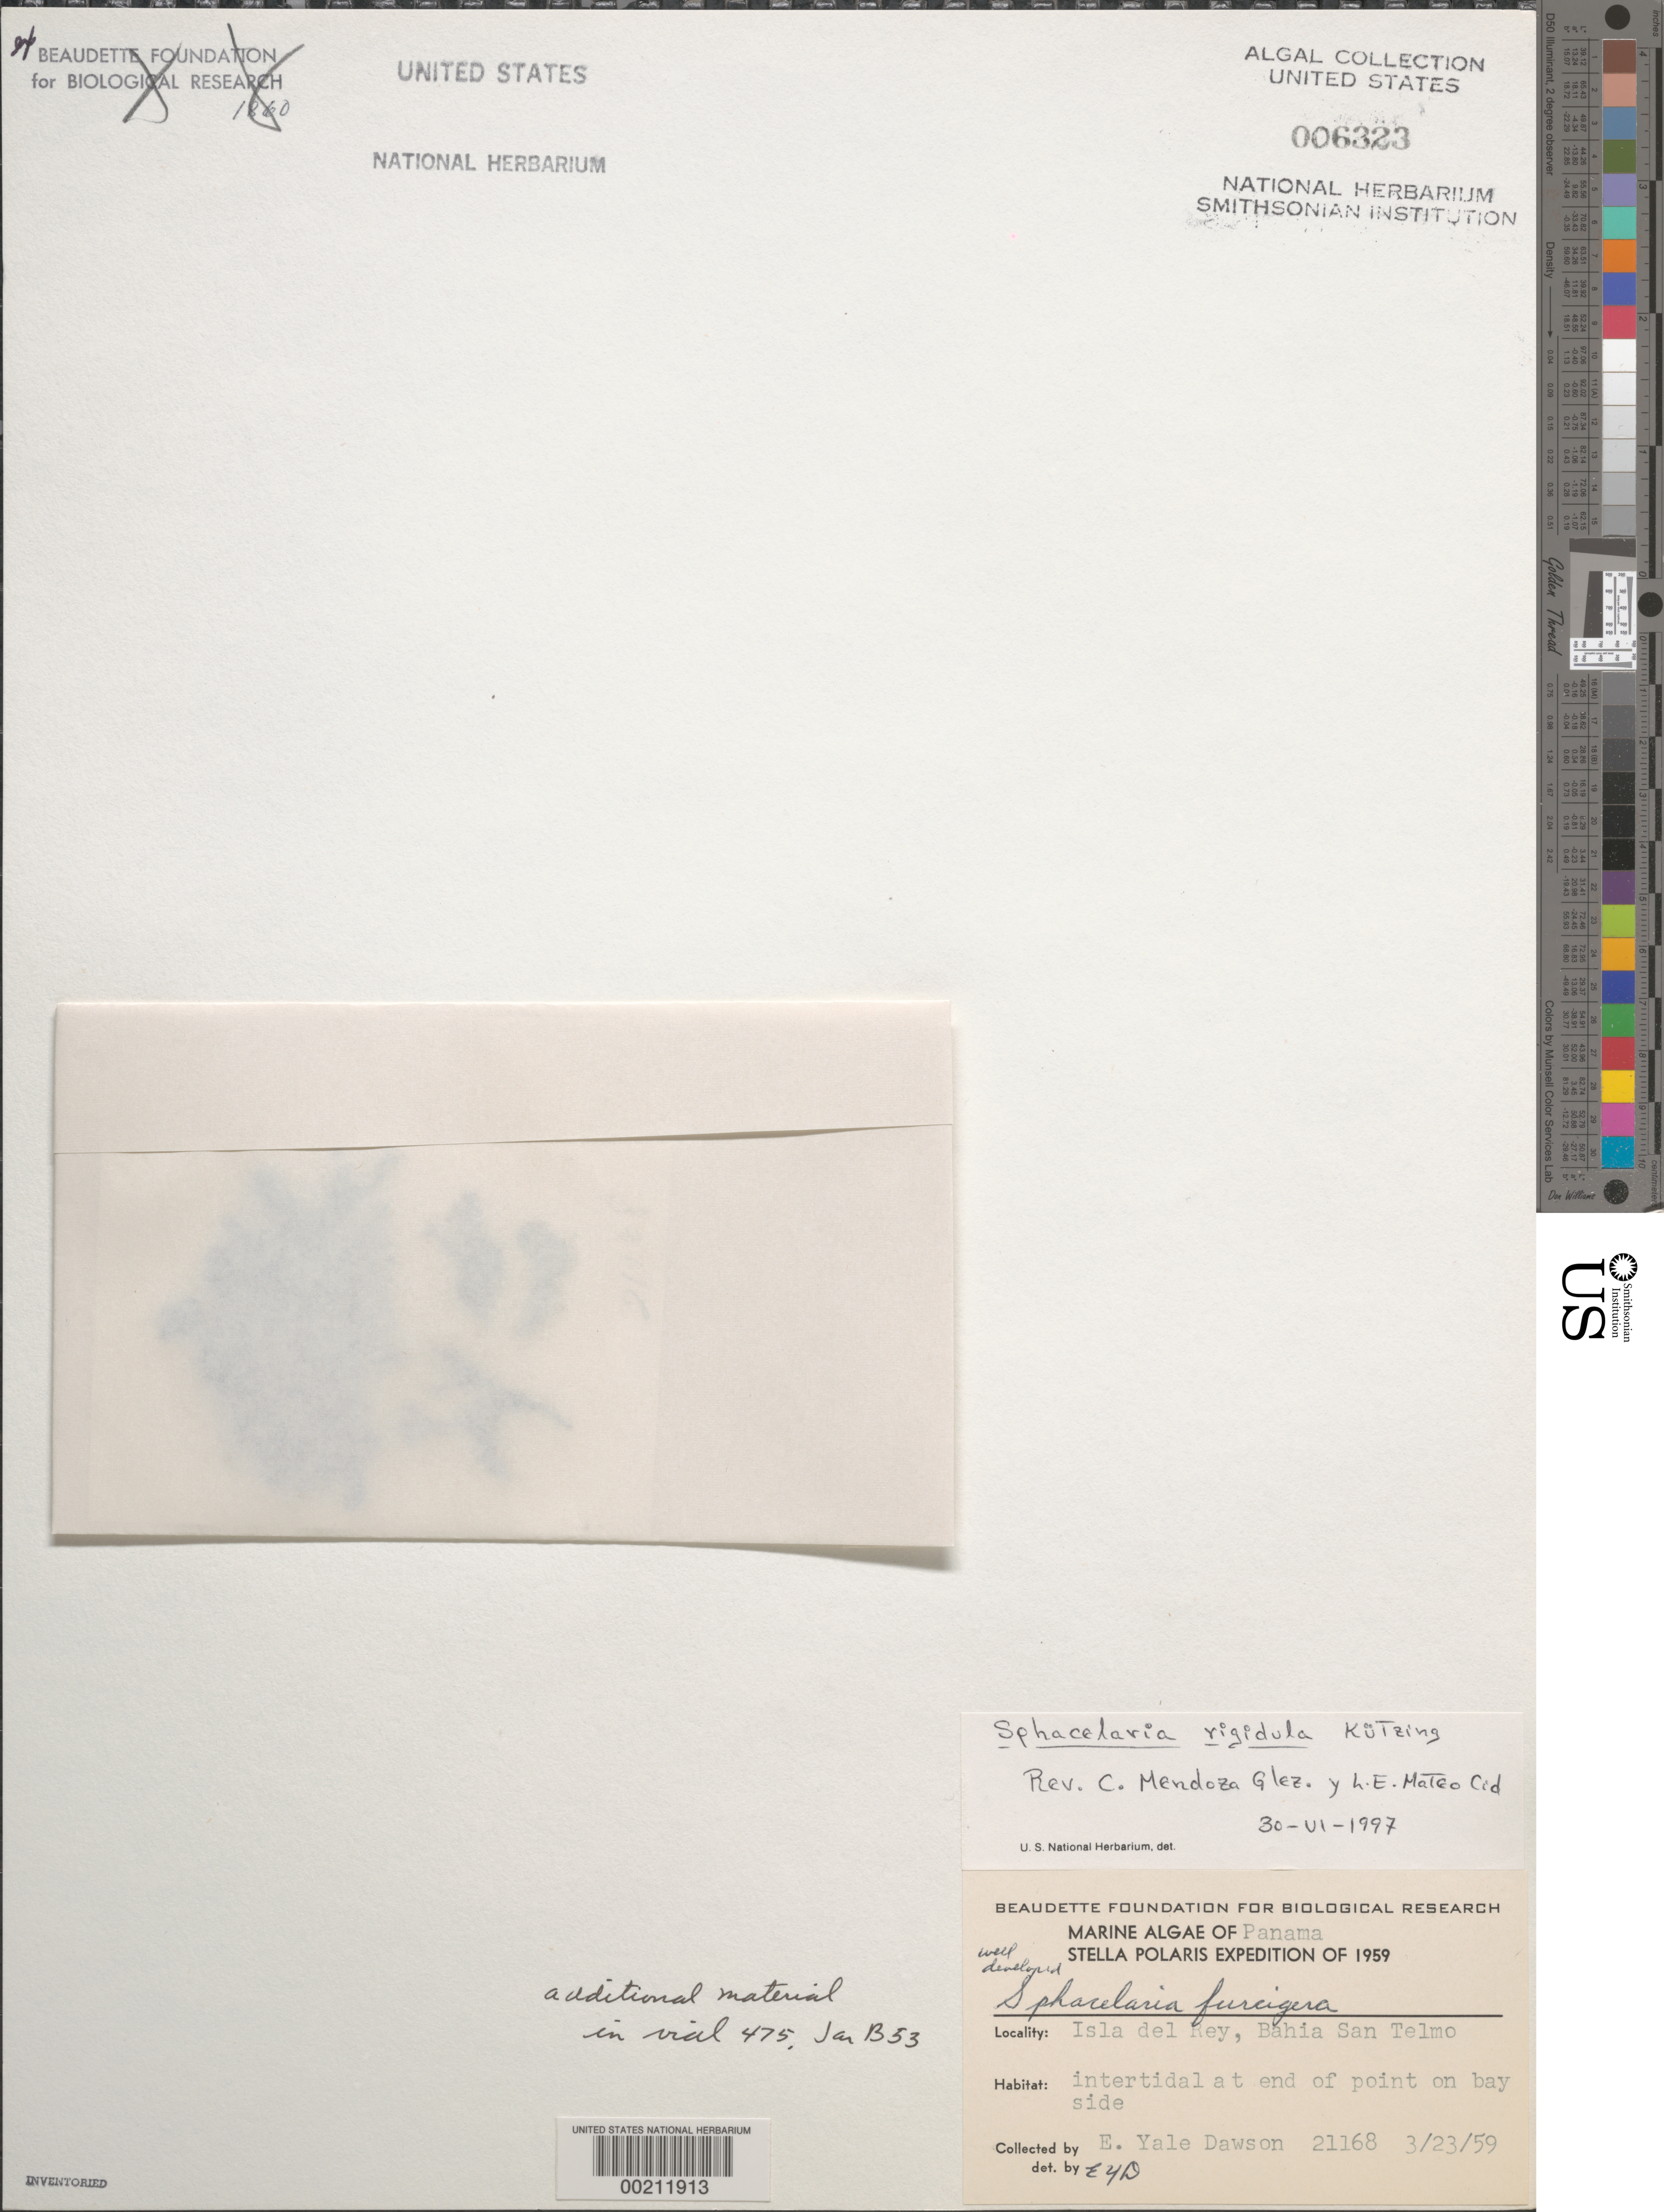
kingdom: Chromista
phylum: Ochrophyta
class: Phaeophyceae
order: Sphacelariales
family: Sphacelariaceae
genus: Sphacelaria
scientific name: Sphacelaria rigidula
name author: Kütz.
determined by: Mendoza G., C.; Mateo. Cid, L. E.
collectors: A. Dennis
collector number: EYD 21168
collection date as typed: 23 Mar 1959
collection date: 1959-03-23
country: Panama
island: del Rey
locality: Bahia San Telmo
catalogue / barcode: US 6323